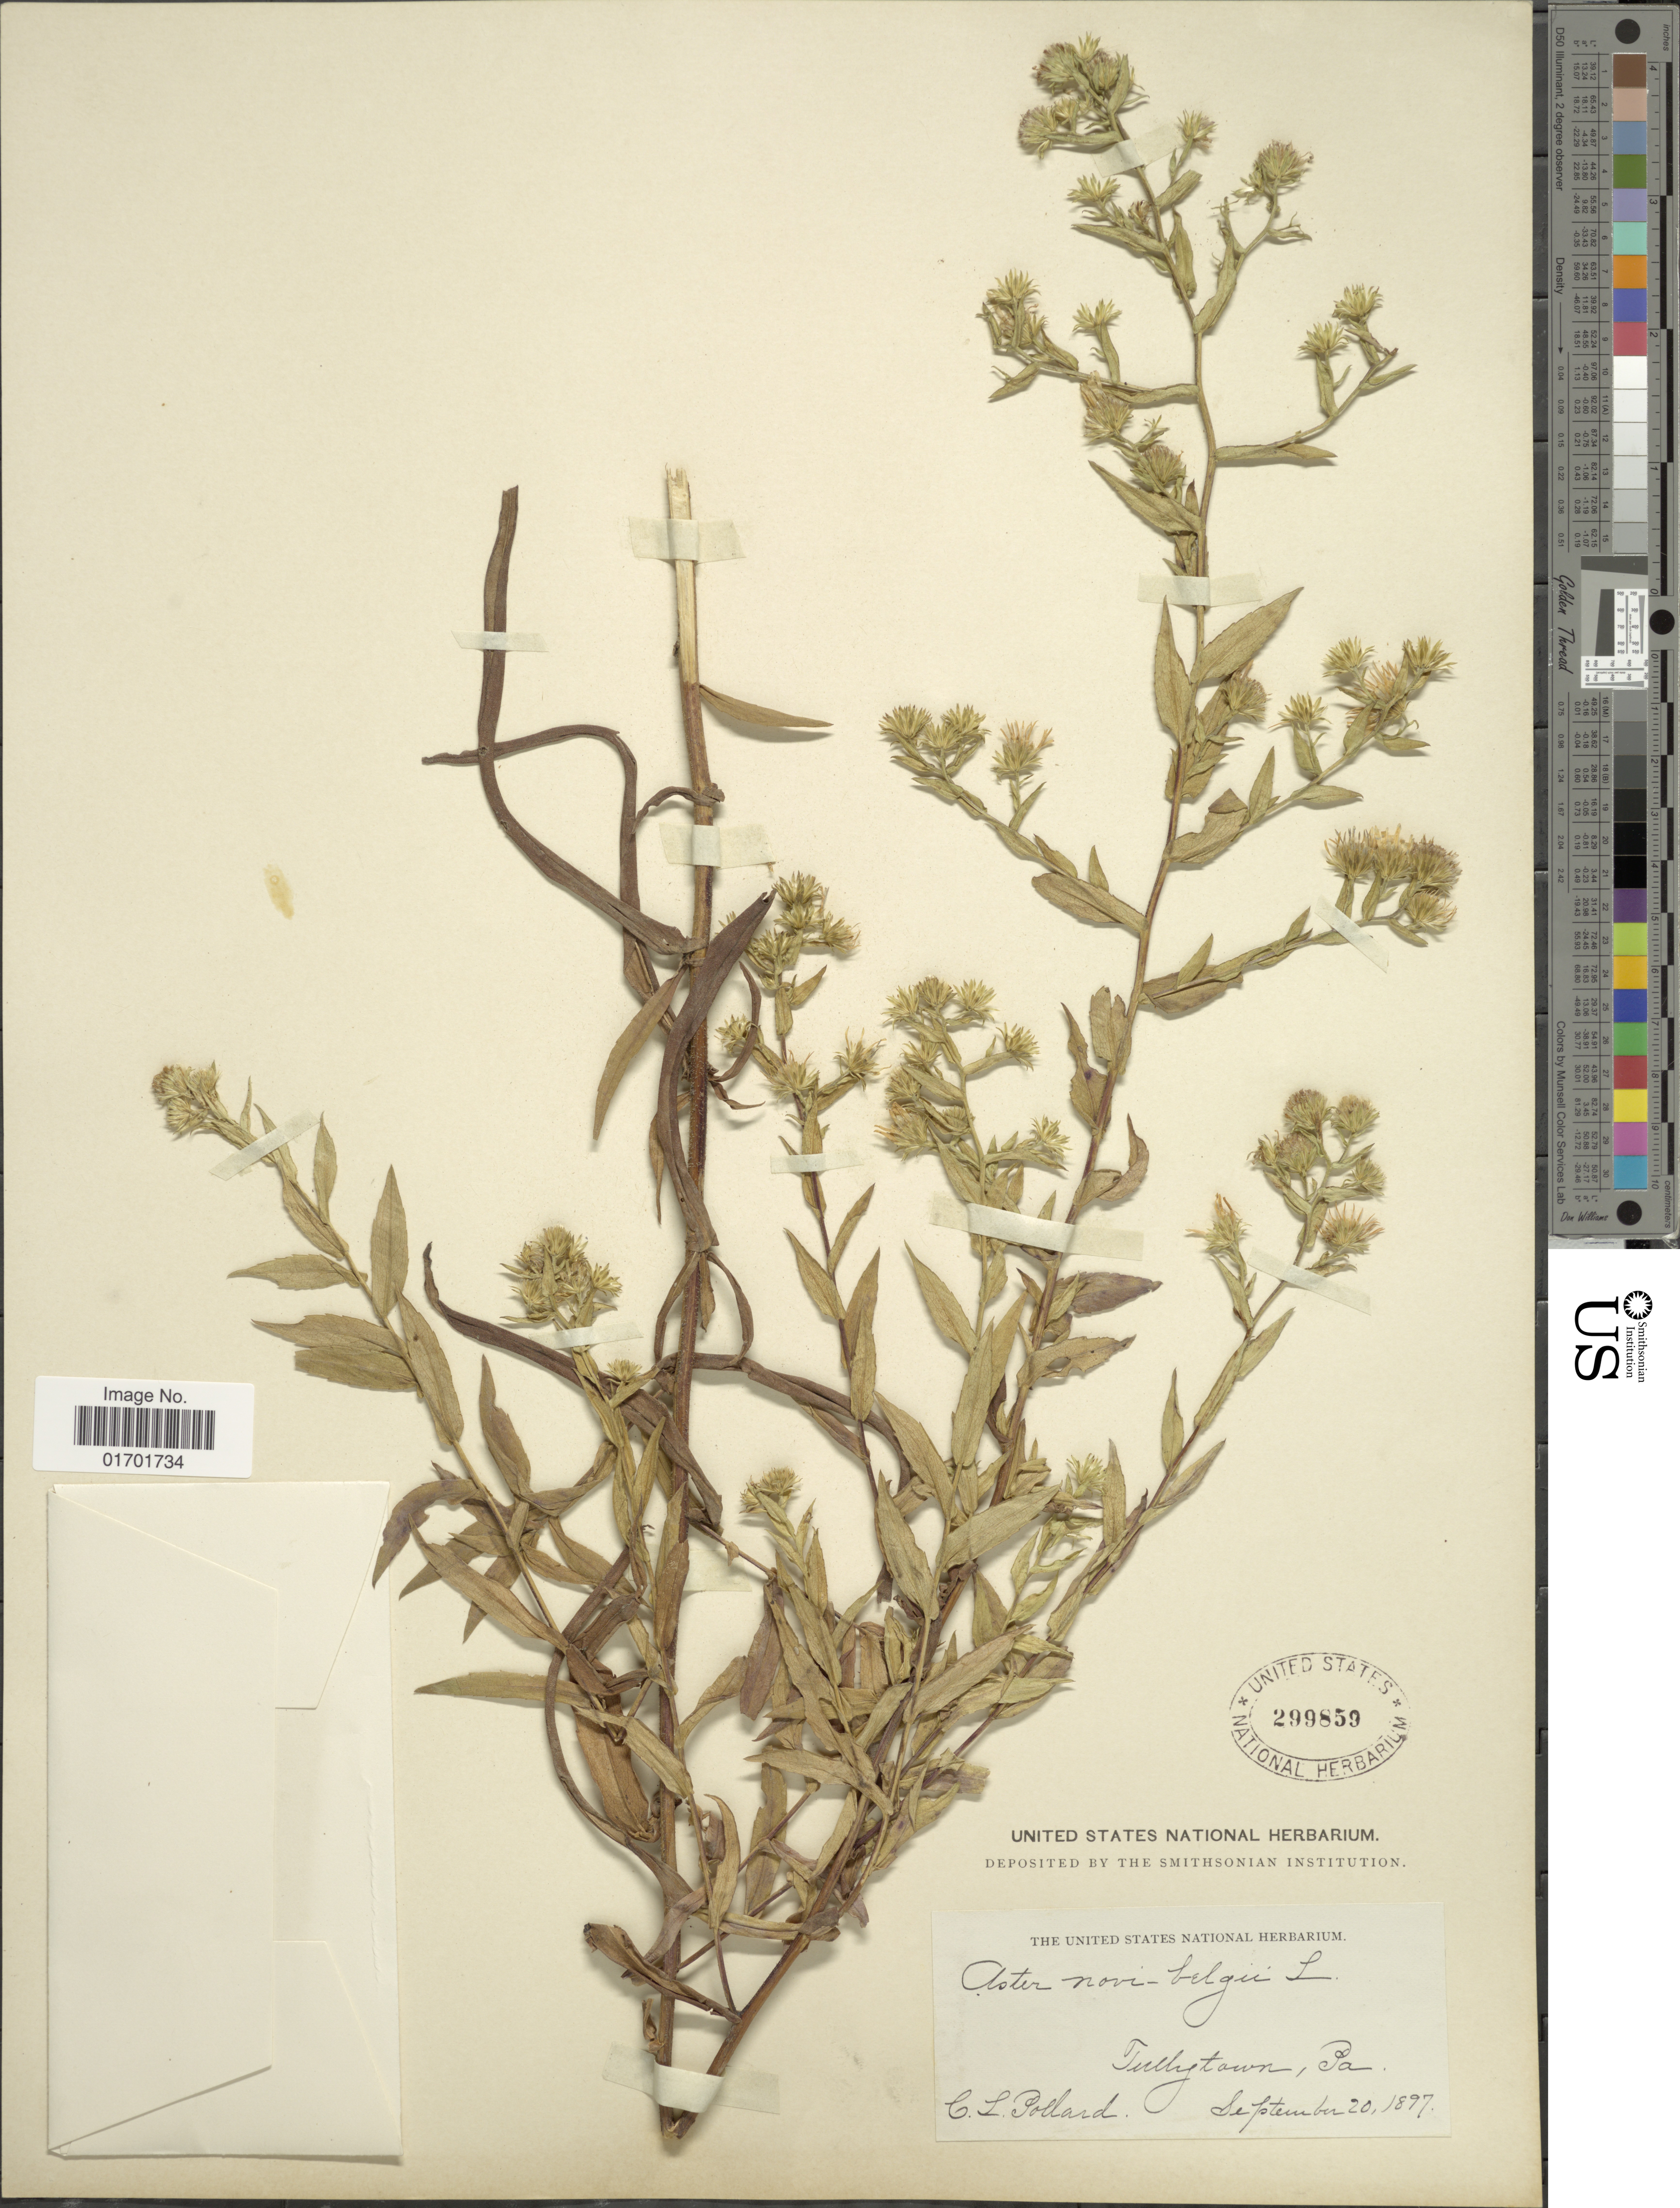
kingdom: Plantae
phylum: Tracheophyta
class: Magnoliopsida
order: Asterales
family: Asteraceae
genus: Symphyotrichum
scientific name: Symphyotrichum lanceolatum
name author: (Willd.) G.L. Nesom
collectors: C. L. Pollard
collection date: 1897-09-20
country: United States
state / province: Pennsylvania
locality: Tullytown.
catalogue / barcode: US 299859